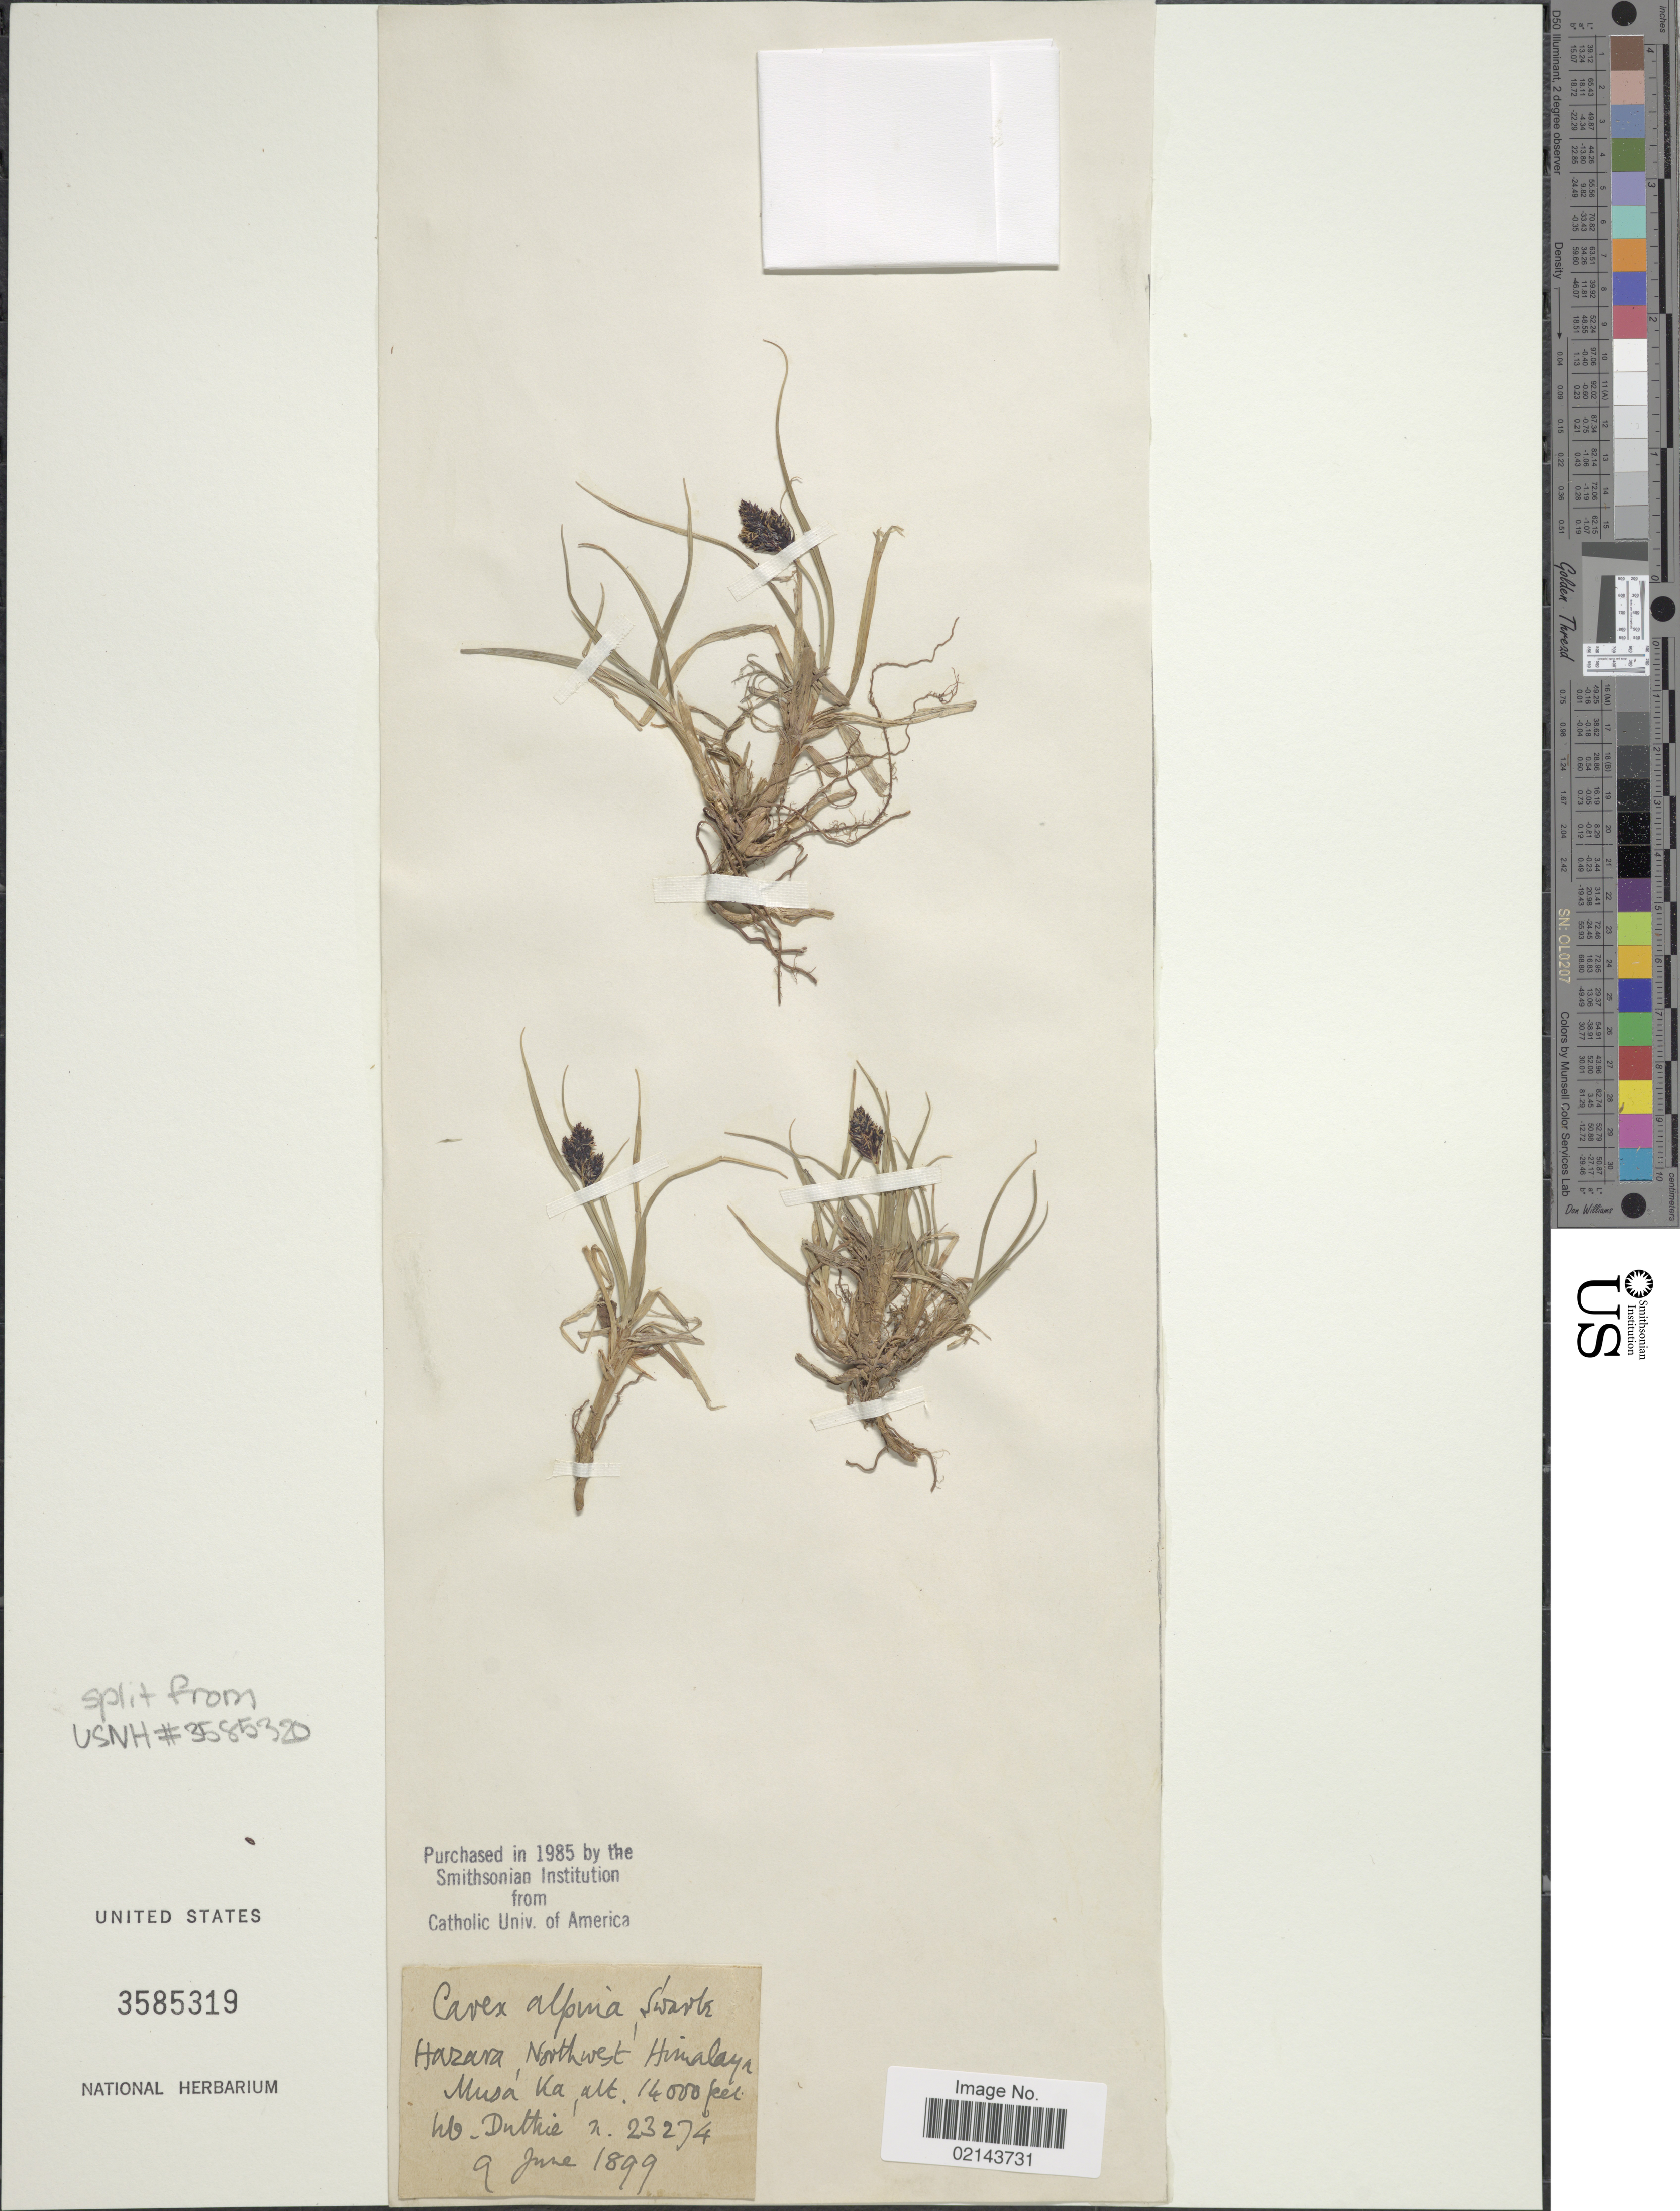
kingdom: Plantae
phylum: Tracheophyta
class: Liliopsida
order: Poales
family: Cyperaceae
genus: Carex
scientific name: Carex norvegica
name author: Retz.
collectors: W. Duthie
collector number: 23274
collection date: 1899-06-09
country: Pakistan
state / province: Khyber Pakhtunkhwa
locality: Hazara, Northwest Himalaya, Musa Ka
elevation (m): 4267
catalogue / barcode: US 3585319